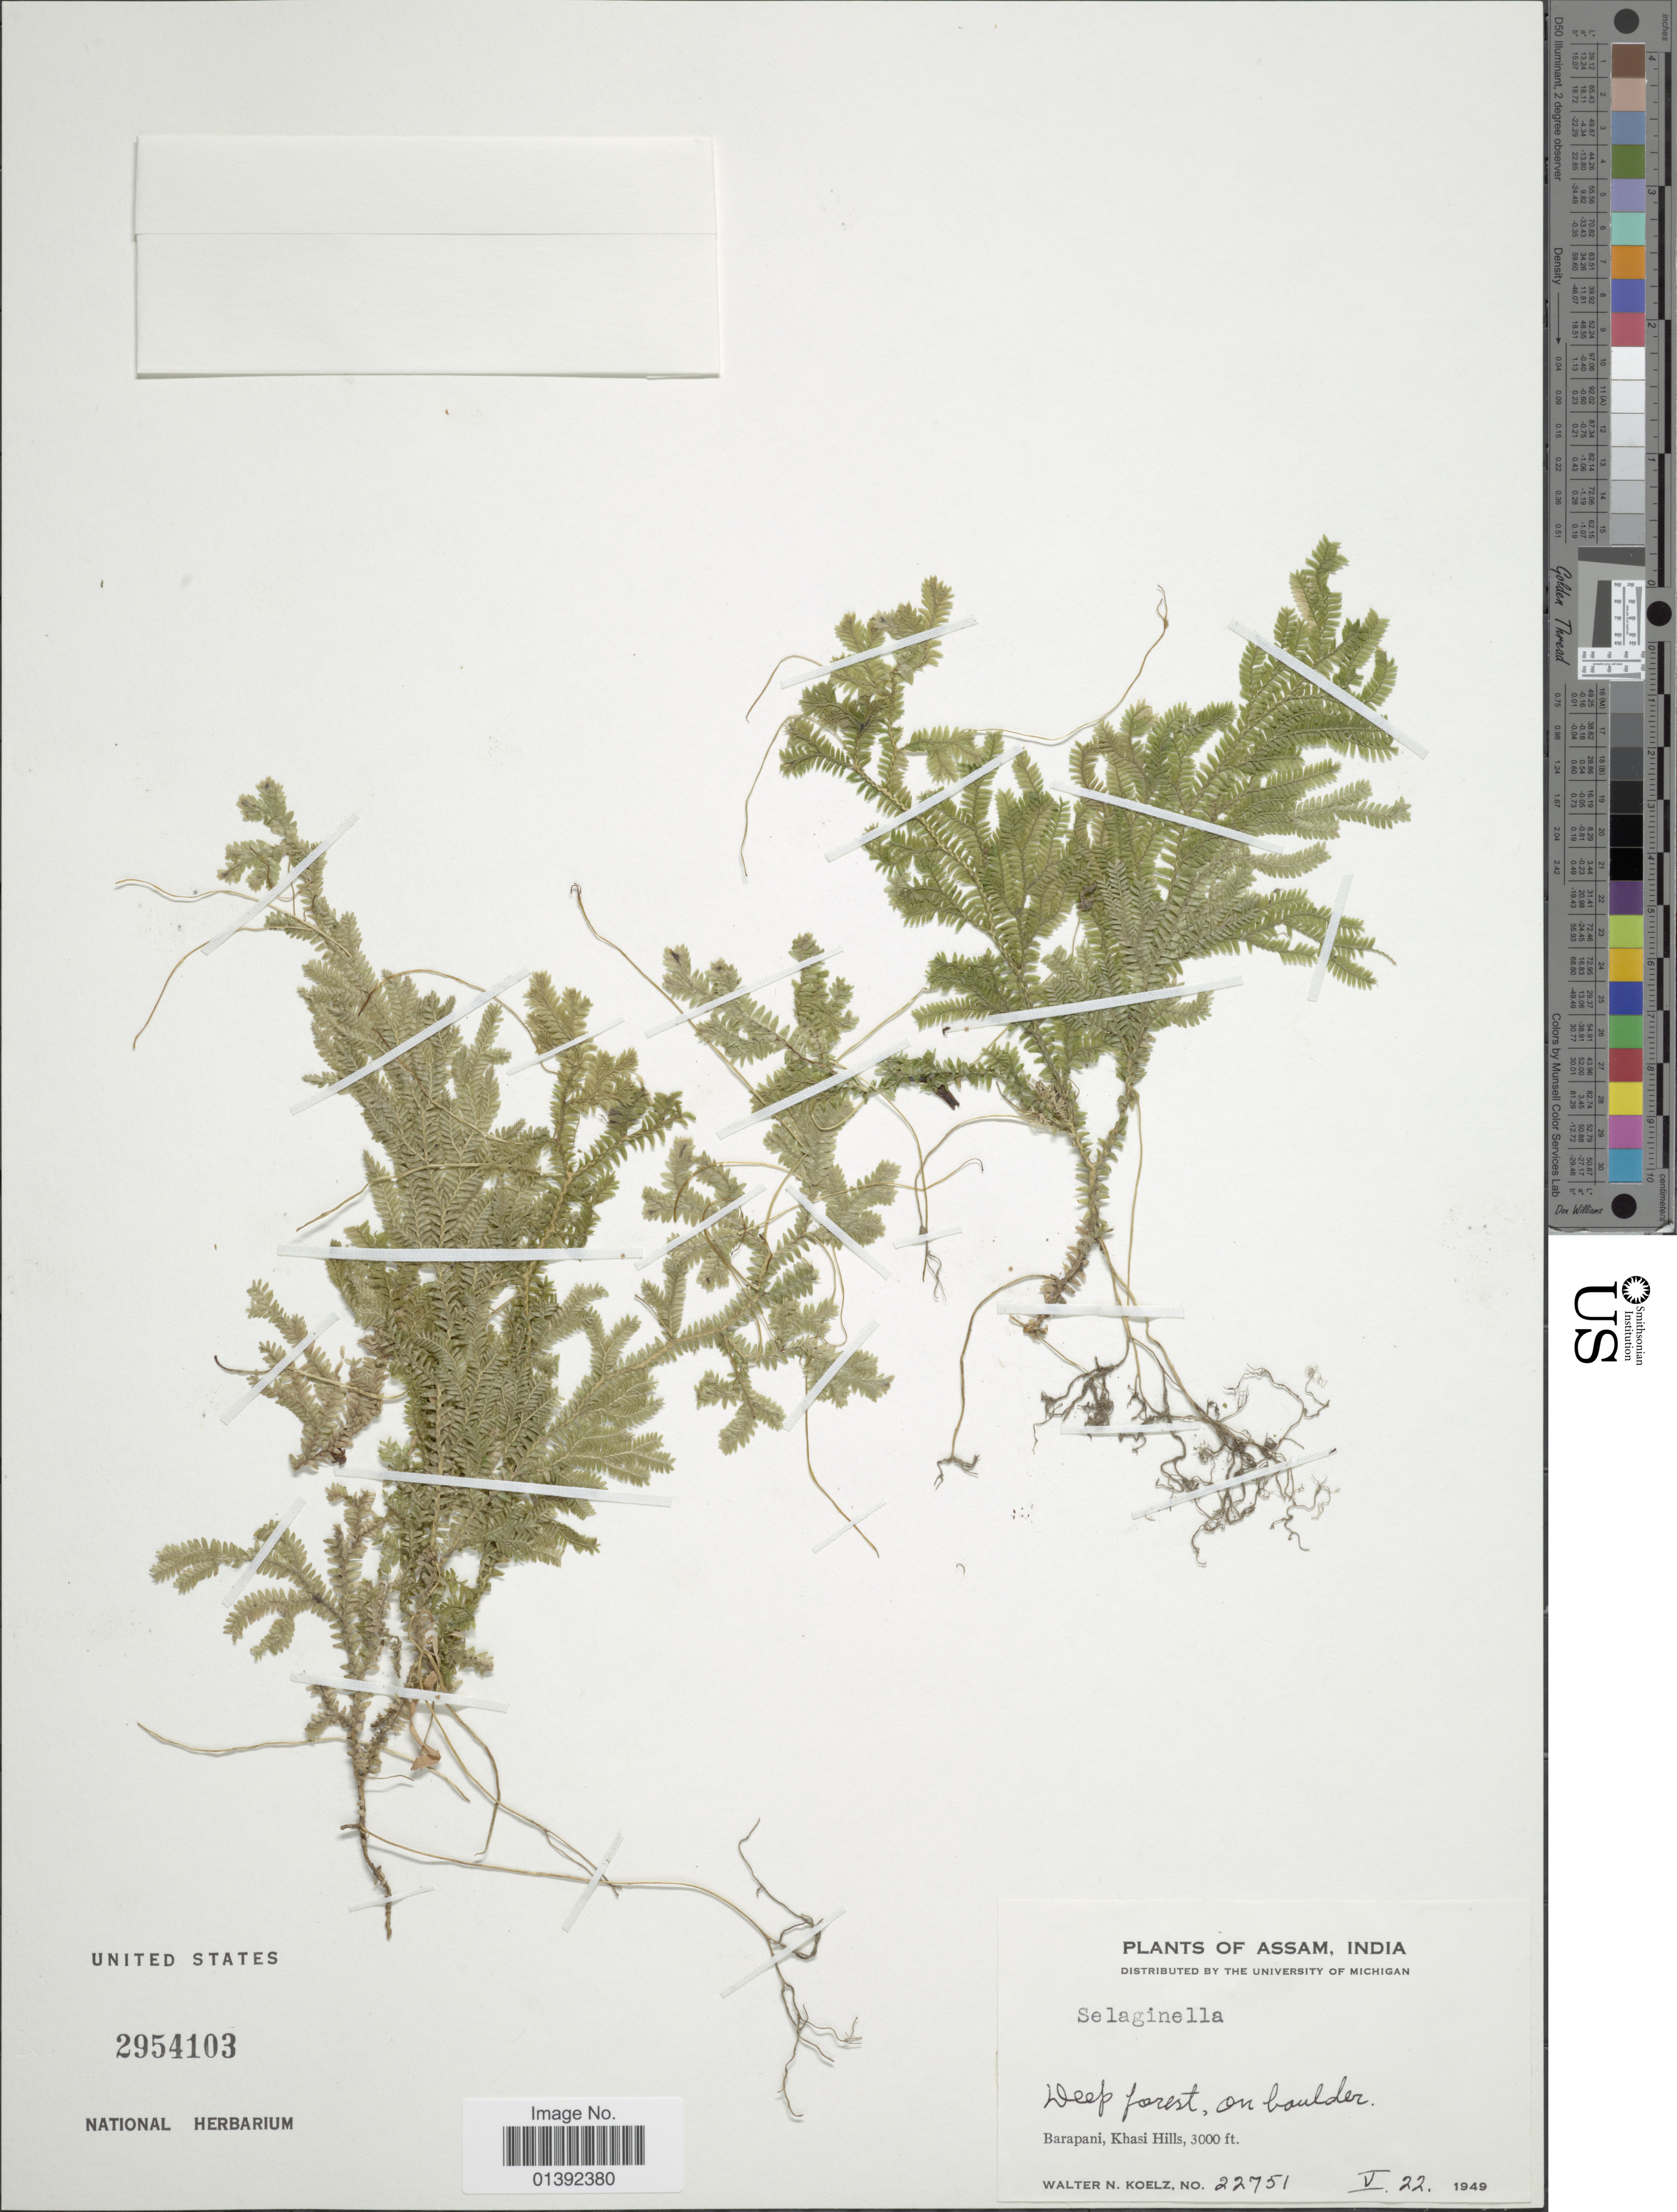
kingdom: Plantae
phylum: Tracheophyta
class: Lycopodiopsida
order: Selaginellales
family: Selaginellaceae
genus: Selaginella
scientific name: Selaginella sp.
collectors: W. N. Koelz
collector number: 22751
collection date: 1949-05-22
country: India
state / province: Meghalaya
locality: Barapani, Khasi Hills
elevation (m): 914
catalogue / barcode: US 2954103